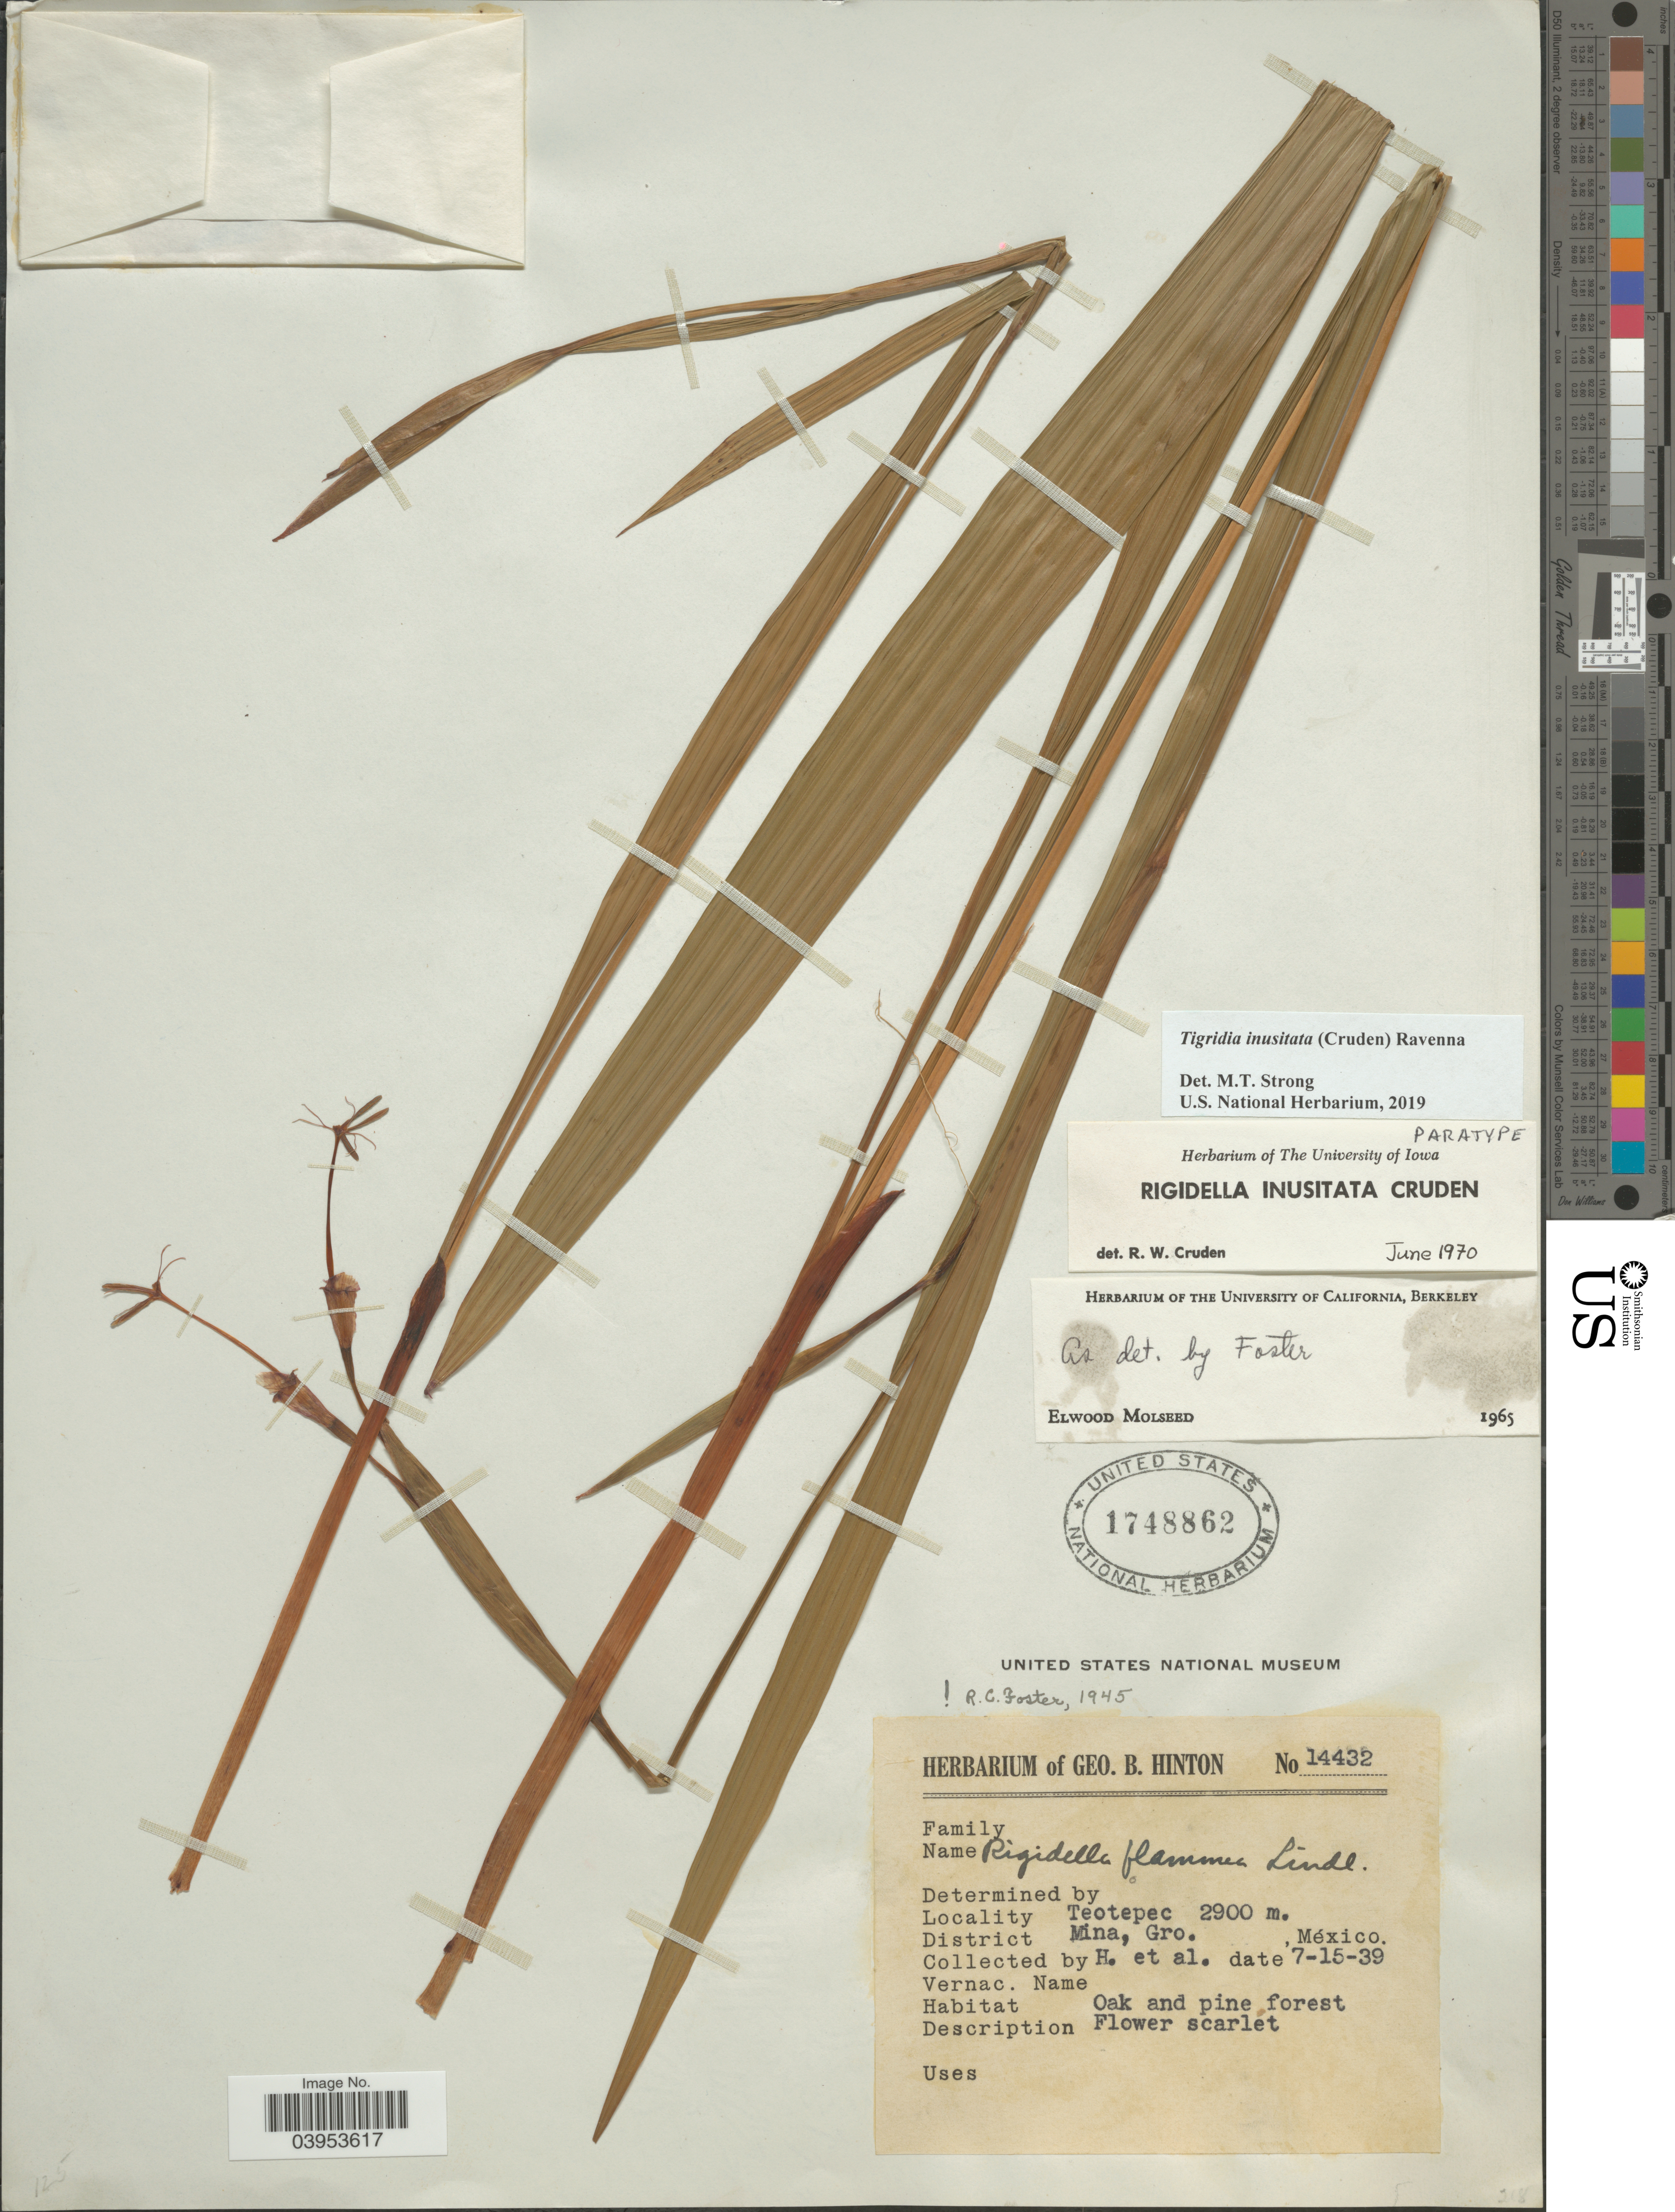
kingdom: Plantae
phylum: Tracheophyta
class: Liliopsida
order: Asparagales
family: Iridaceae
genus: Tigridia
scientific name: Tigridia inusitata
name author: (Cruden) Ravenna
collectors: G. B. Hinton & et al.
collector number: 14432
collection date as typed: Transcribed d/m/y: 15/7/39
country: Mexico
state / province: Guerrero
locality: Teotepec. District Mina.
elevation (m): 2900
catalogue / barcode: US 1748862